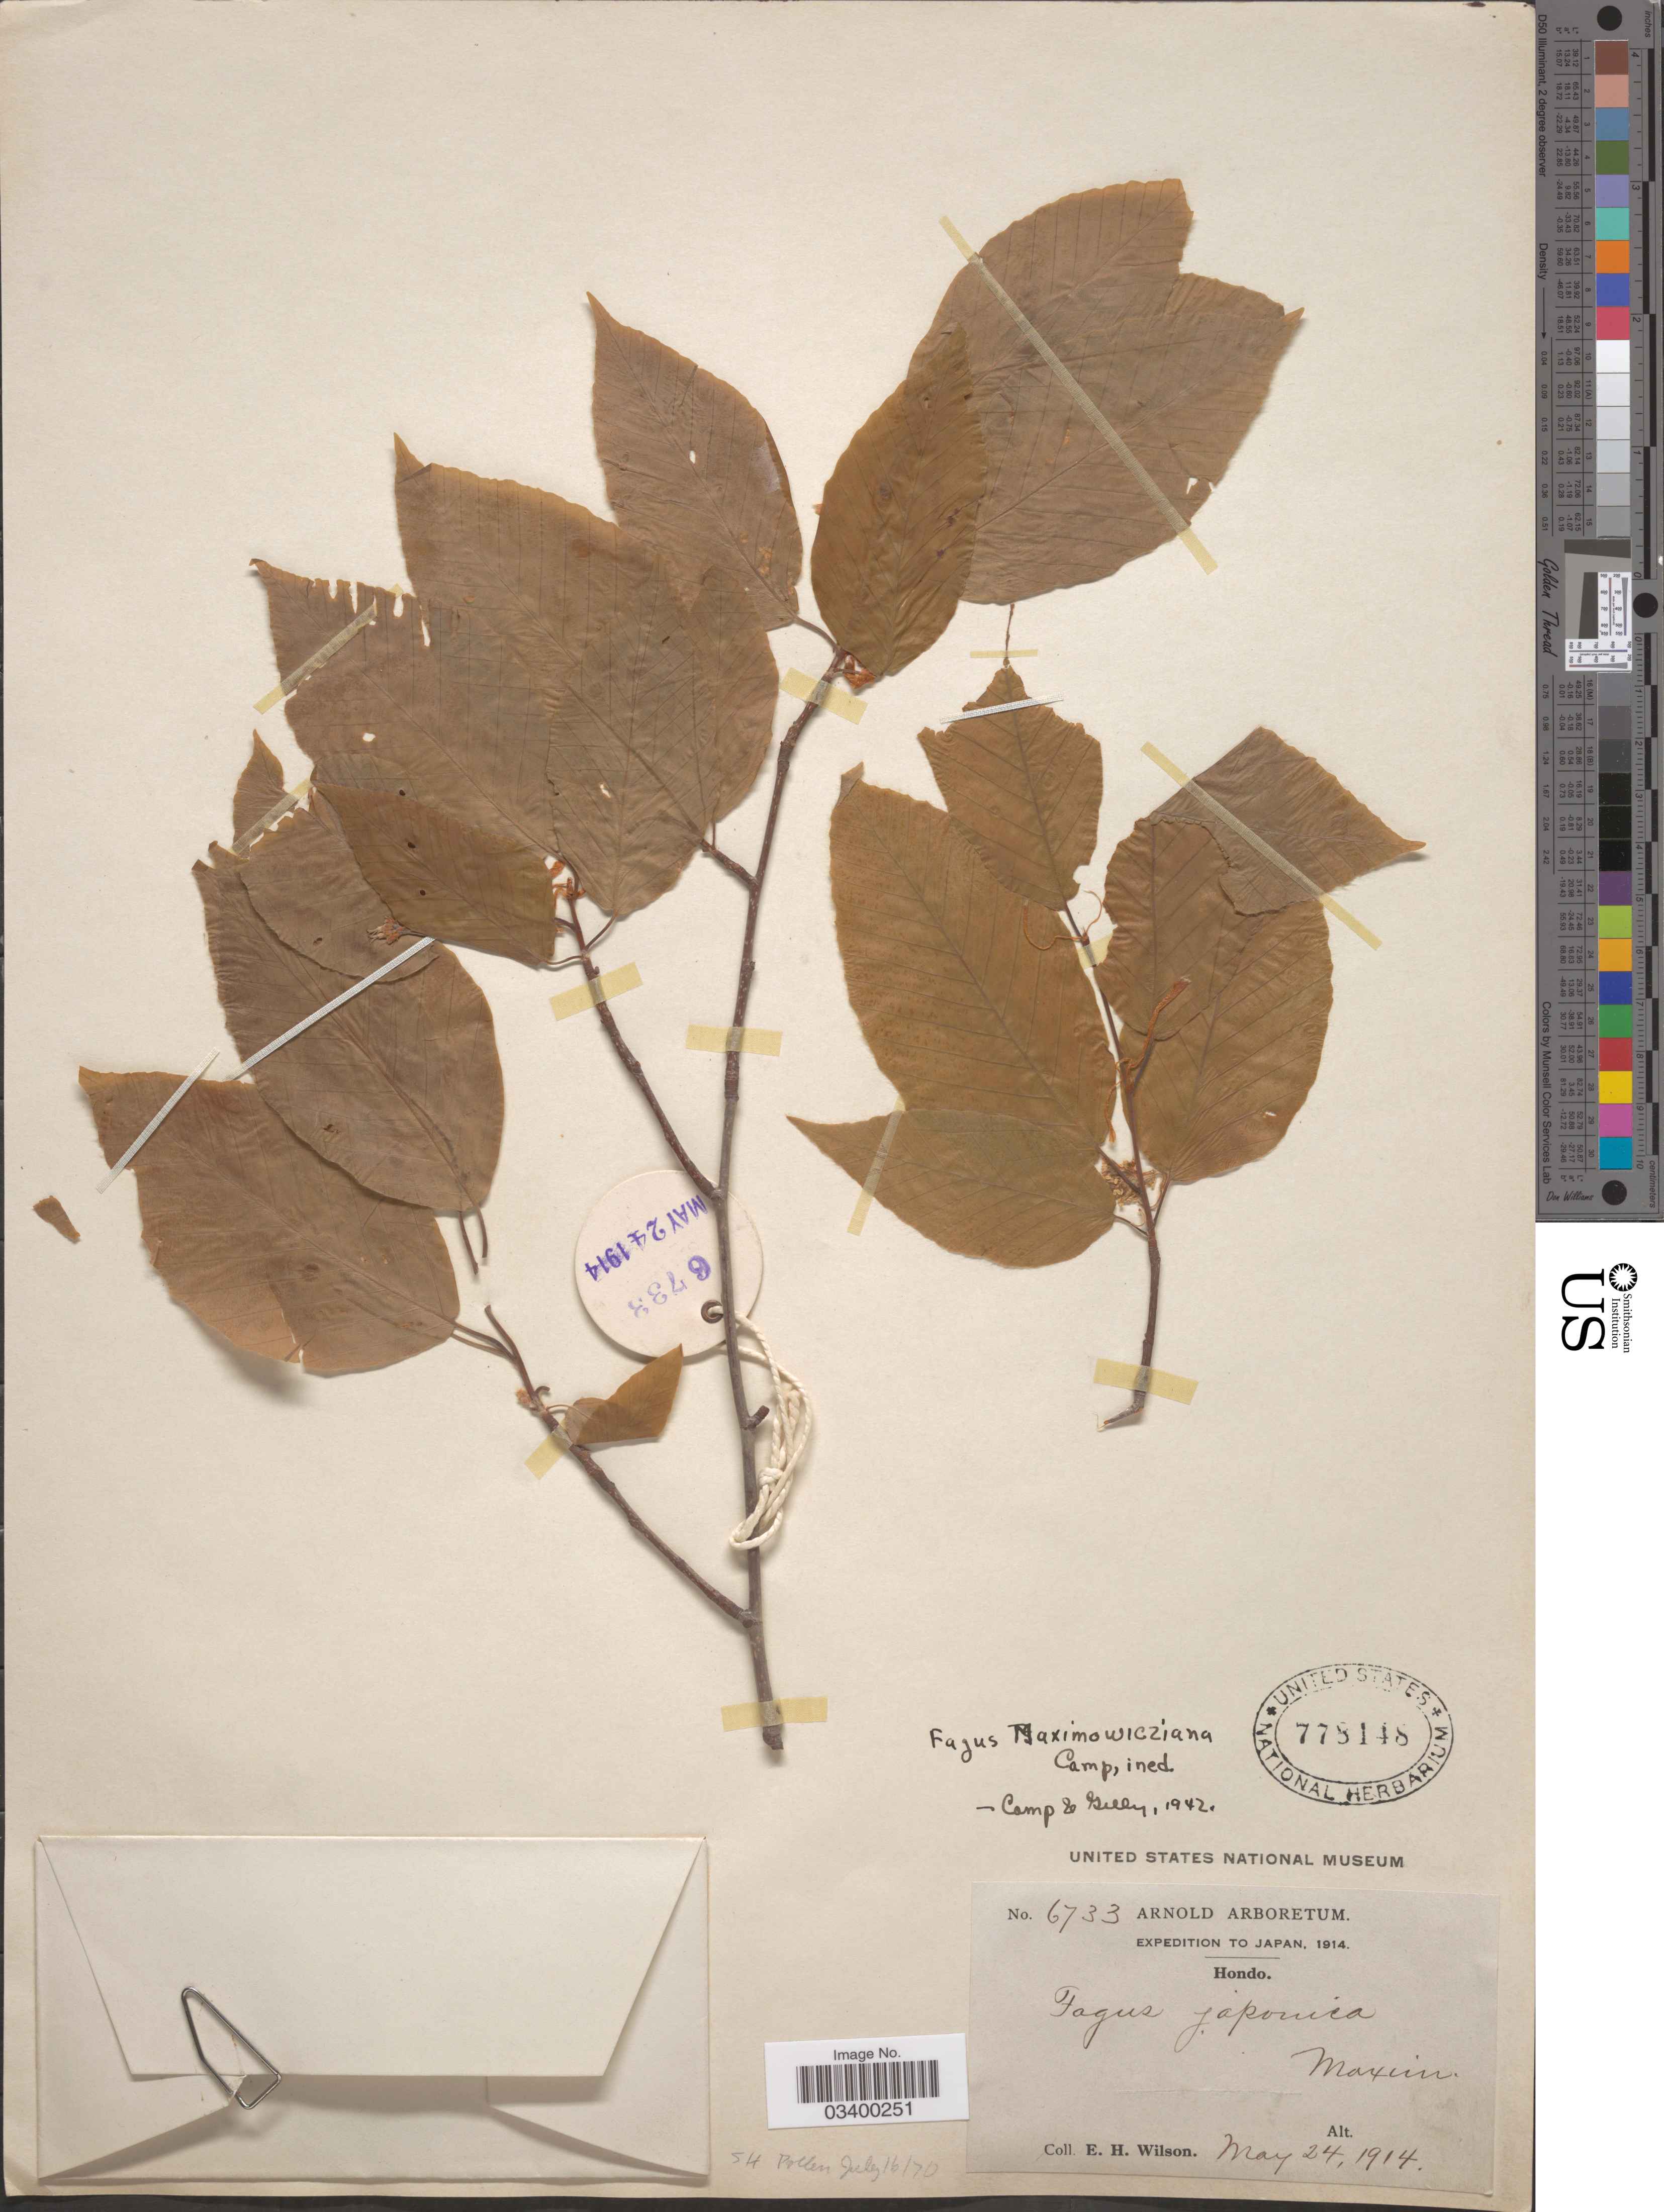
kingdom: Plantae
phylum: Tracheophyta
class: Magnoliopsida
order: Fagales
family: Fagaceae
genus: Fagus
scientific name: Fagus maximowicziana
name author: Camp.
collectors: E. Wilson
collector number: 6733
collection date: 1914-05-24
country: Japan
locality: Hondo.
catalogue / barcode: US 778148